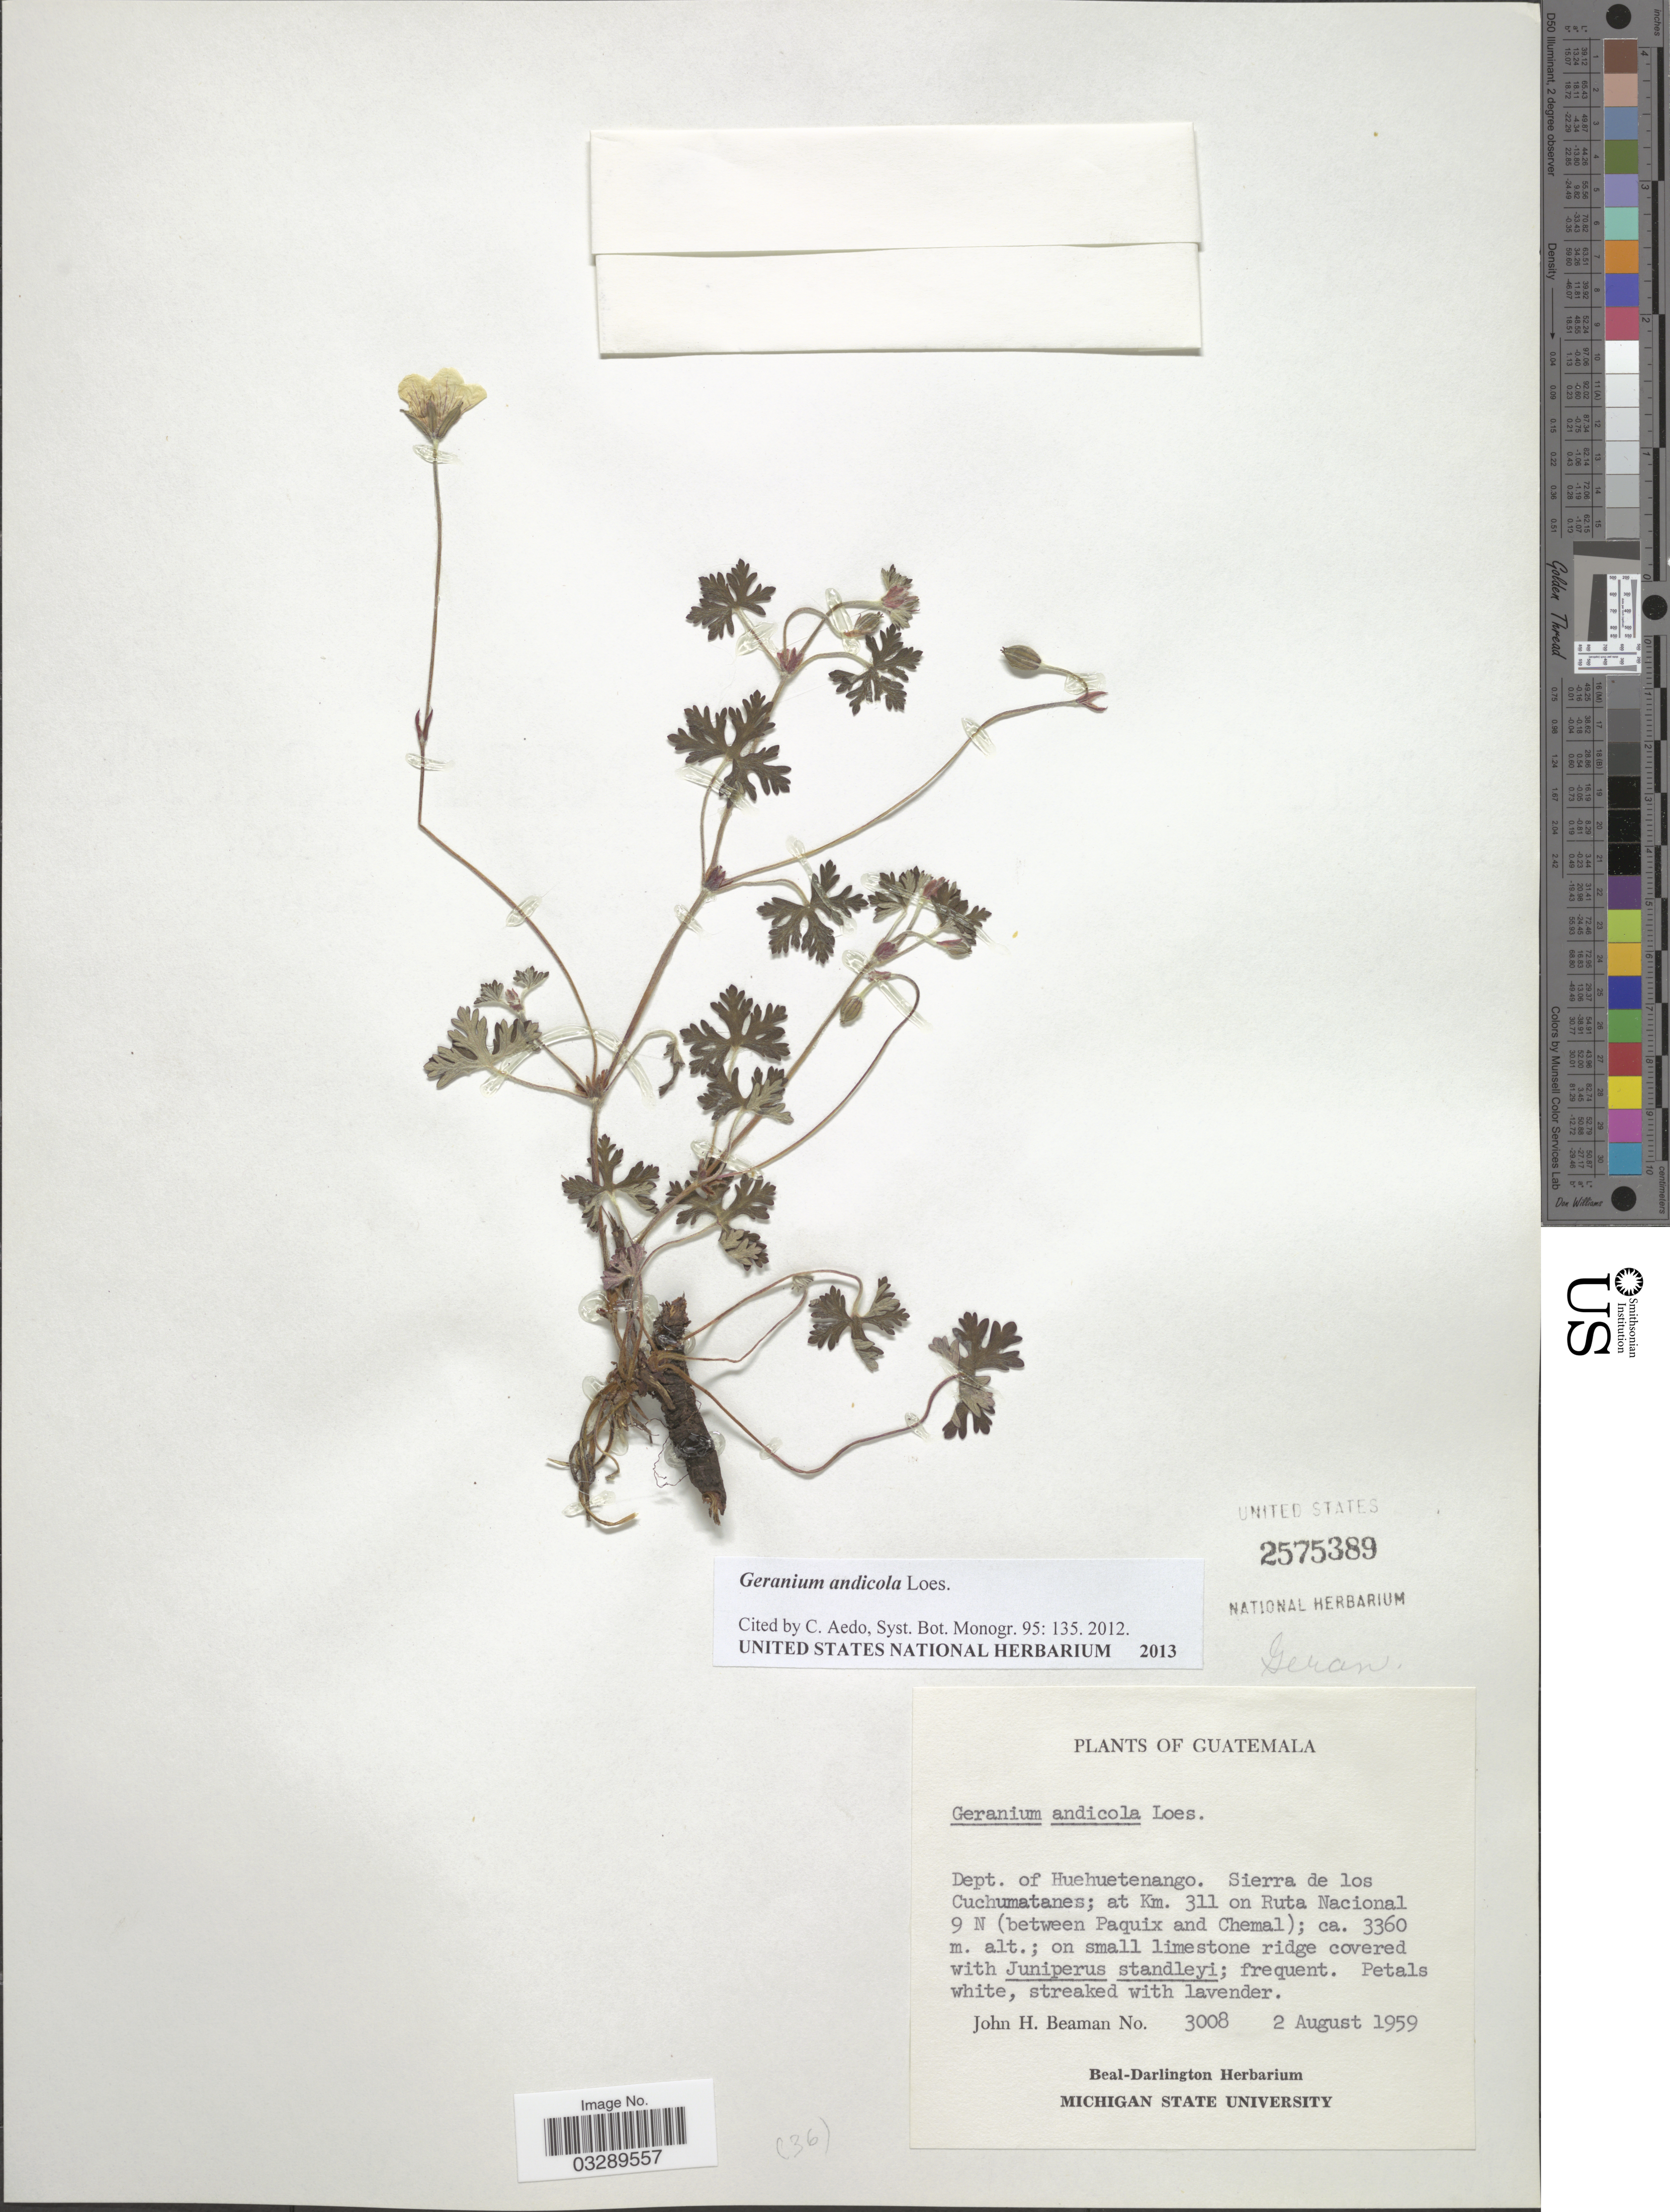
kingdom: Plantae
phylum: Tracheophyta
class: Magnoliopsida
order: Geraniales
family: Geraniaceae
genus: Geranium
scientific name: Geranium andicola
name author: Loes.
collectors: J. H. Beaman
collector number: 3008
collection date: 1959-08-02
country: Guatemala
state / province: Huehuetenango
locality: Dept. of Huehuetenango. Sierra de los Cuchumatanes; at Km. 311 on Ruta Nacional 9 N (between Paquix and Chemal).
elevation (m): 3360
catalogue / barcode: US 2575389